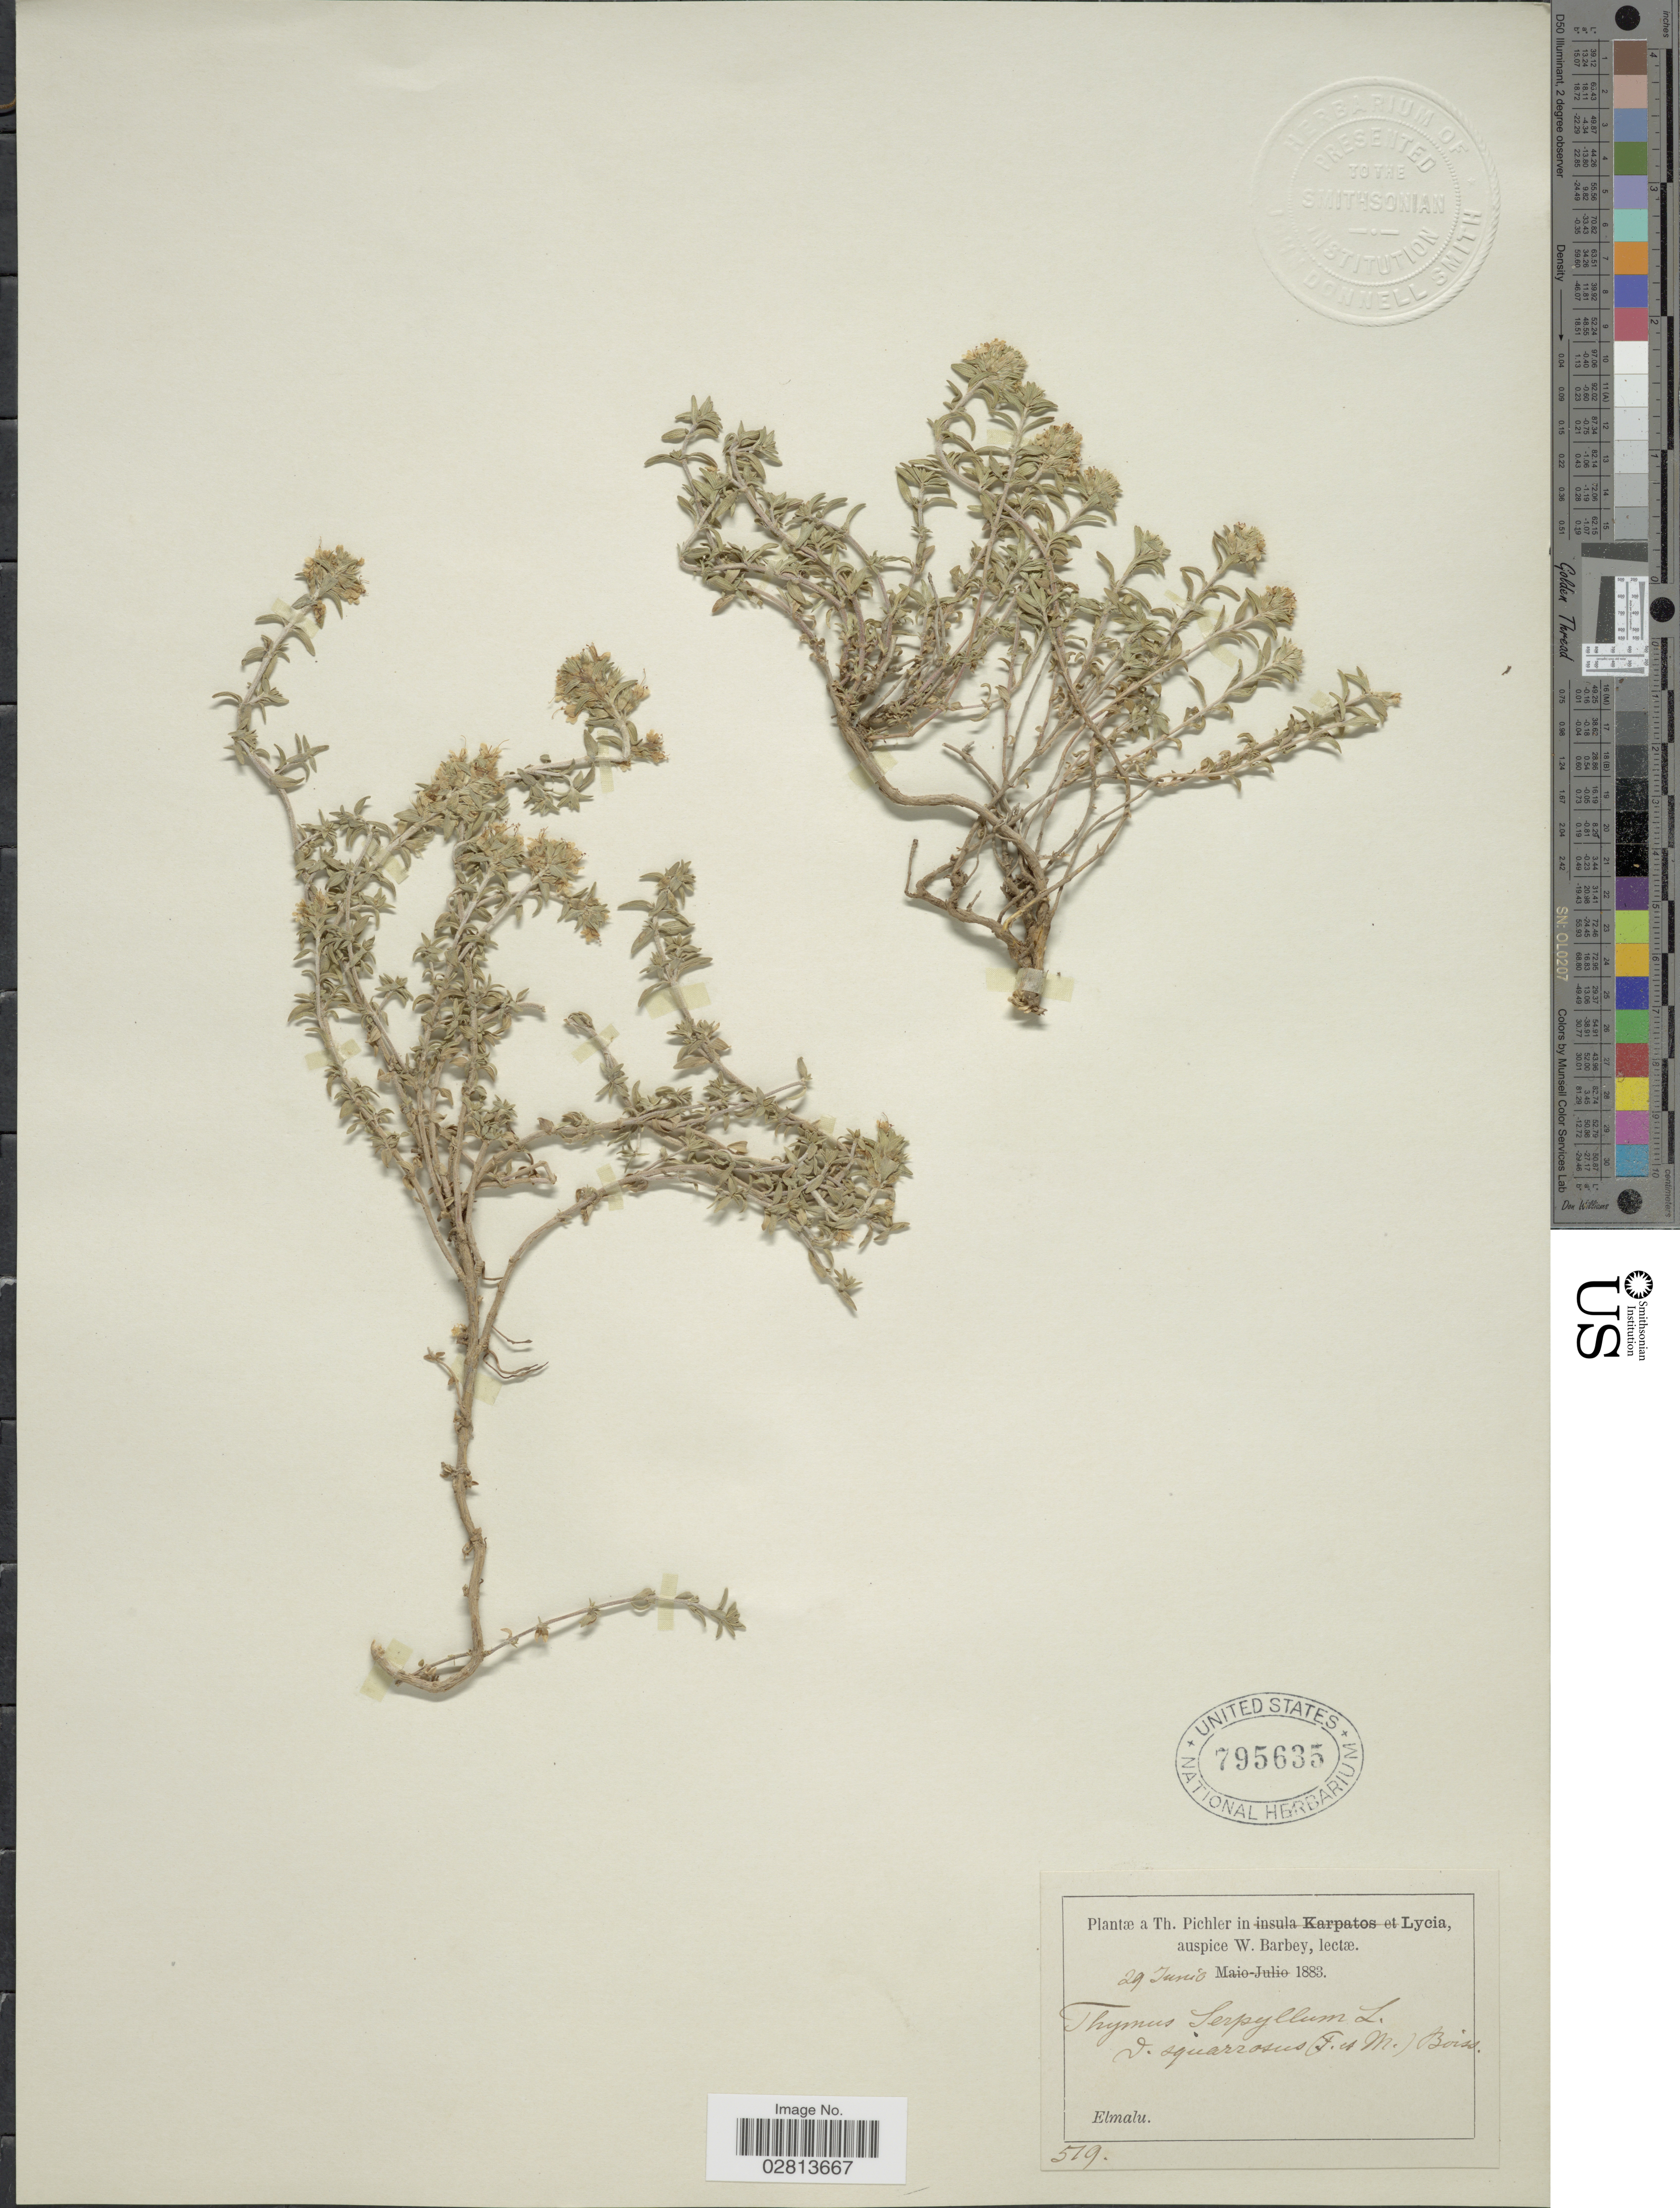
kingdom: Plantae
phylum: Tracheophyta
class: Magnoliopsida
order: Lamiales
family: Lamiaceae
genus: Thymus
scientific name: Thymus serpyllum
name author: L.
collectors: T. Pichler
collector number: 519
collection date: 1883-06-29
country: Turkey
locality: Lycia. Elmalu.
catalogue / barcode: US 795635